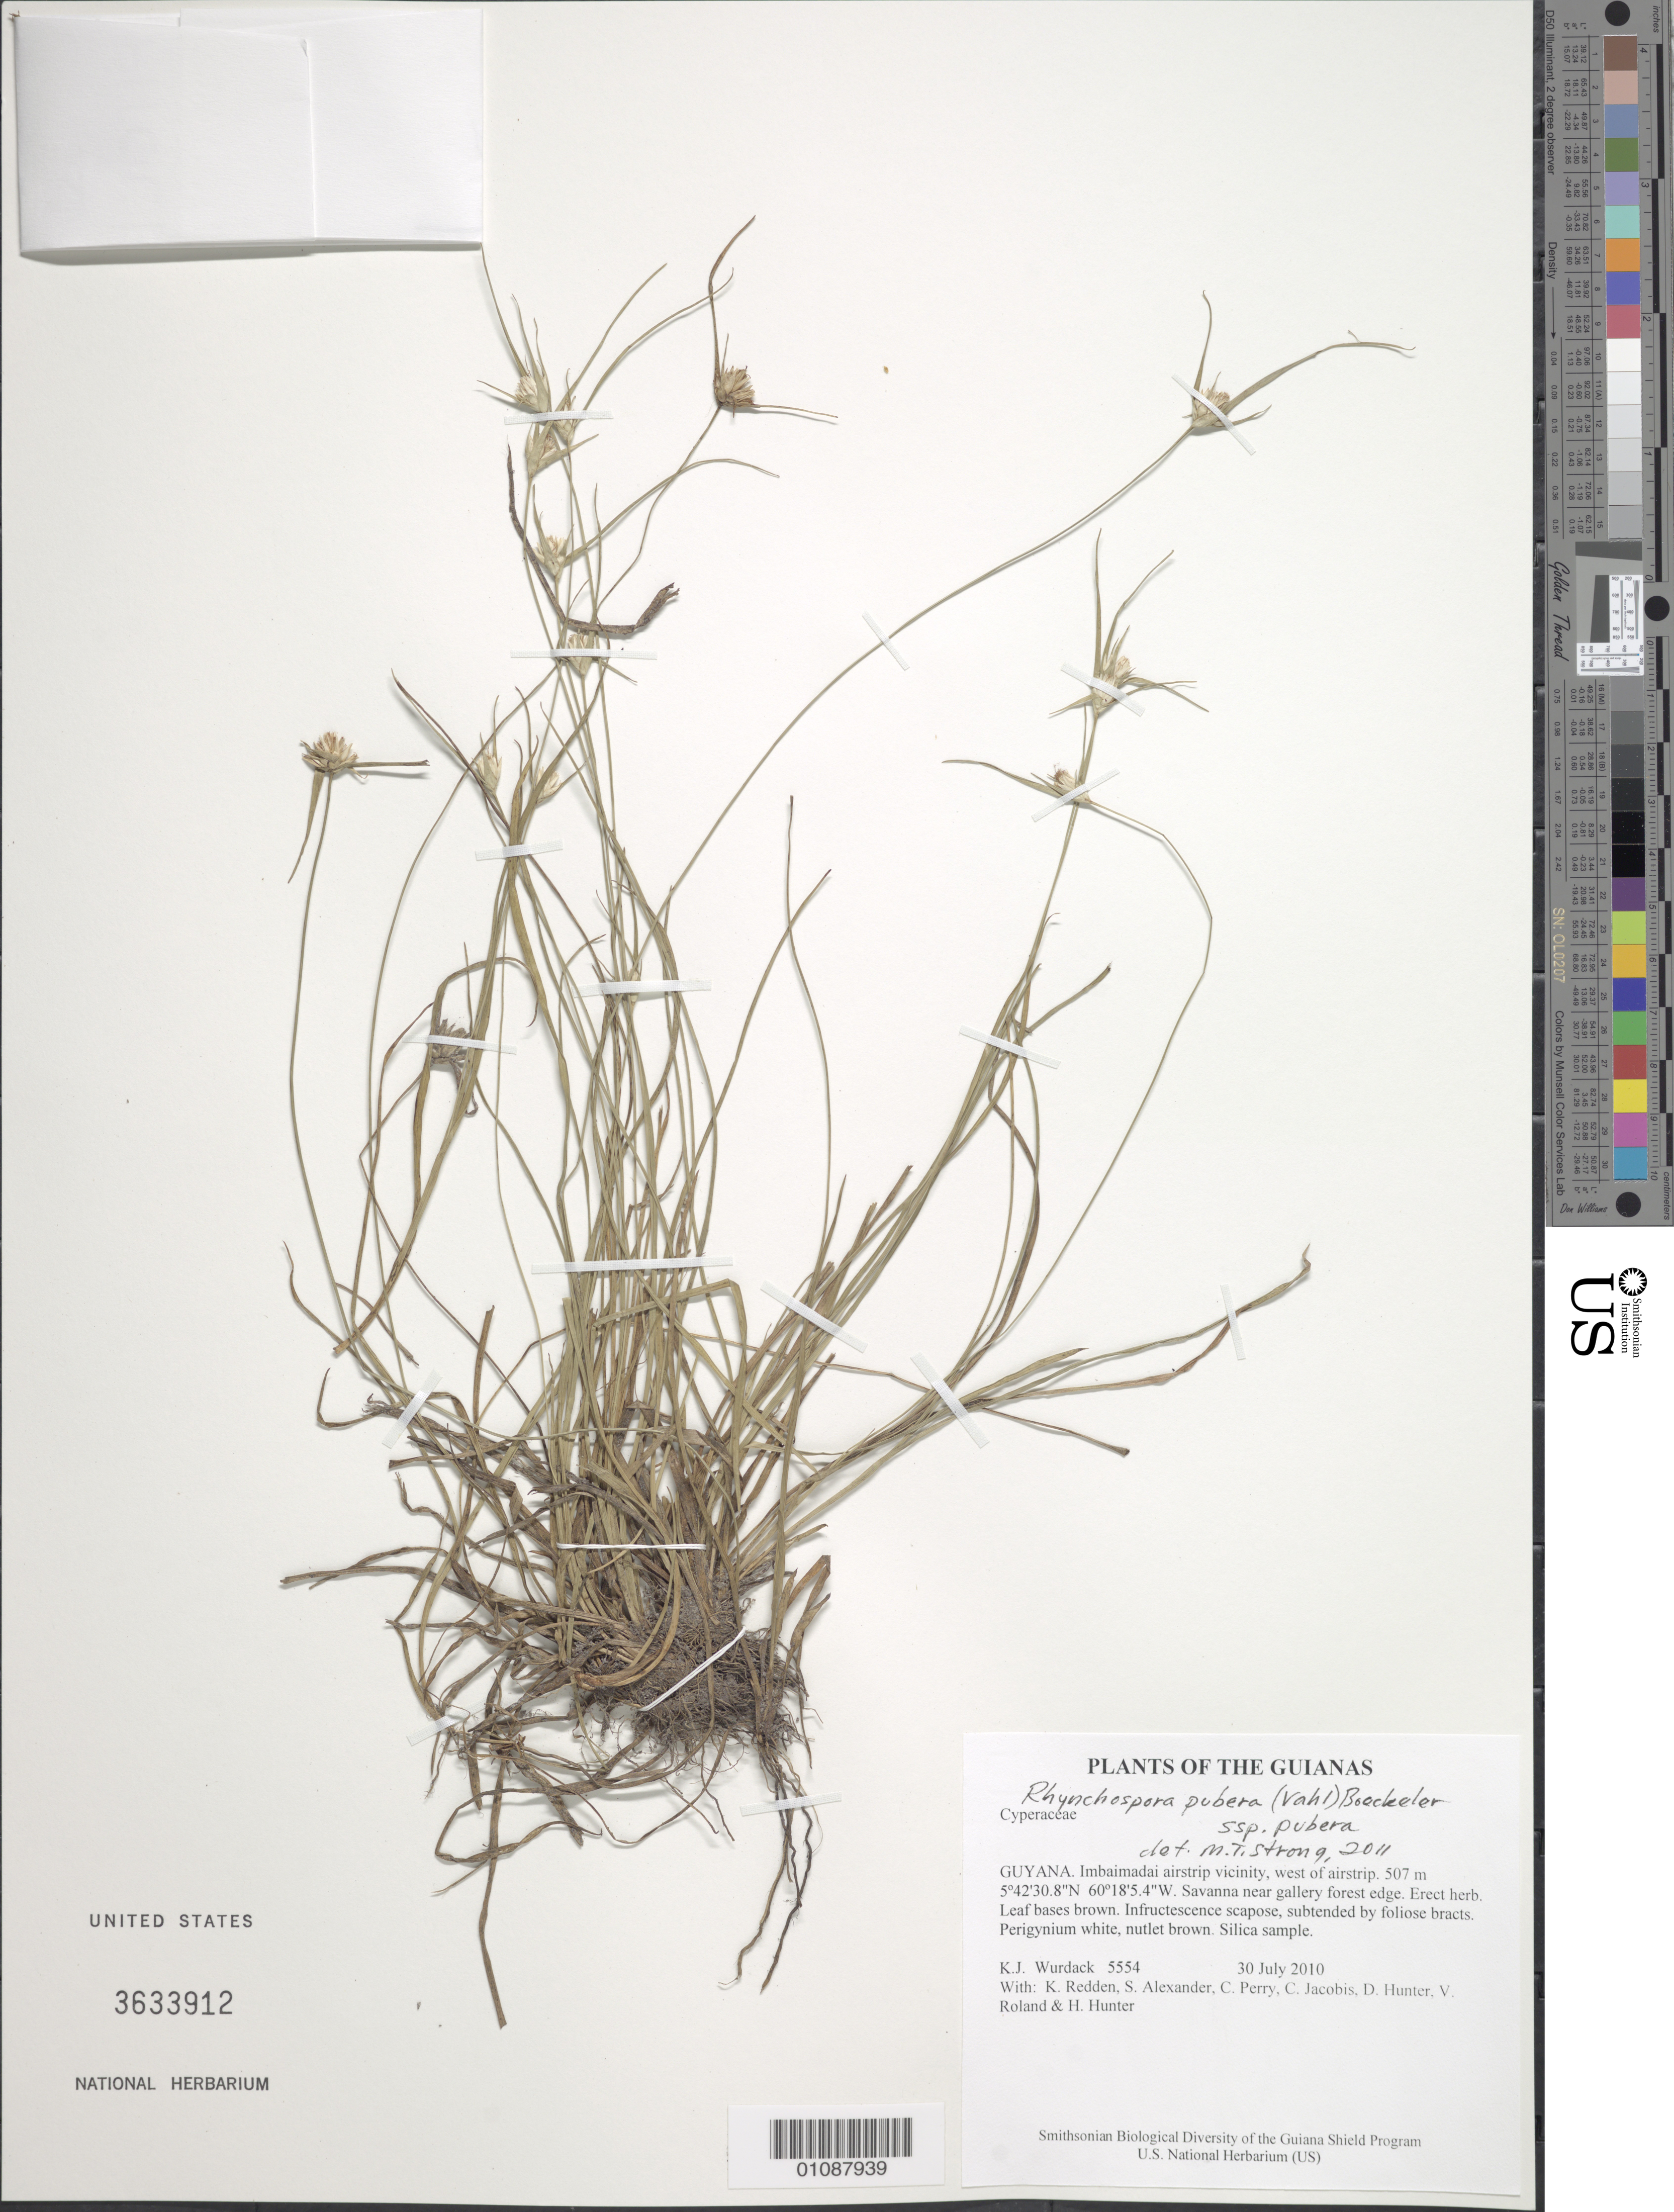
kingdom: Plantae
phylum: Tracheophyta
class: Liliopsida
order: Poales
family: Cyperaceae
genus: Rhynchospora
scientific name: Rhynchospora pubera subsp. pubera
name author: (Vahl) Boeckeler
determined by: Strong, M. T., (US), Smithsonian Institution - National Museum of Natural History (UNITED STATES)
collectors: K. Wurdack, K. M. Redden, S. N. Alexander, C. Perry, C. Jacobis, D. Hunter, V. Roland & H. Hunter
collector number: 5554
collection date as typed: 30 July 2010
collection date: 2010-07-30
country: Guyana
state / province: Cuyuni-Mazaruni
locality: Imbaimadai airstrip vicinity, west of airstrip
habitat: Savanna near gallery forest edge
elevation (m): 507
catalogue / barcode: US 3633912